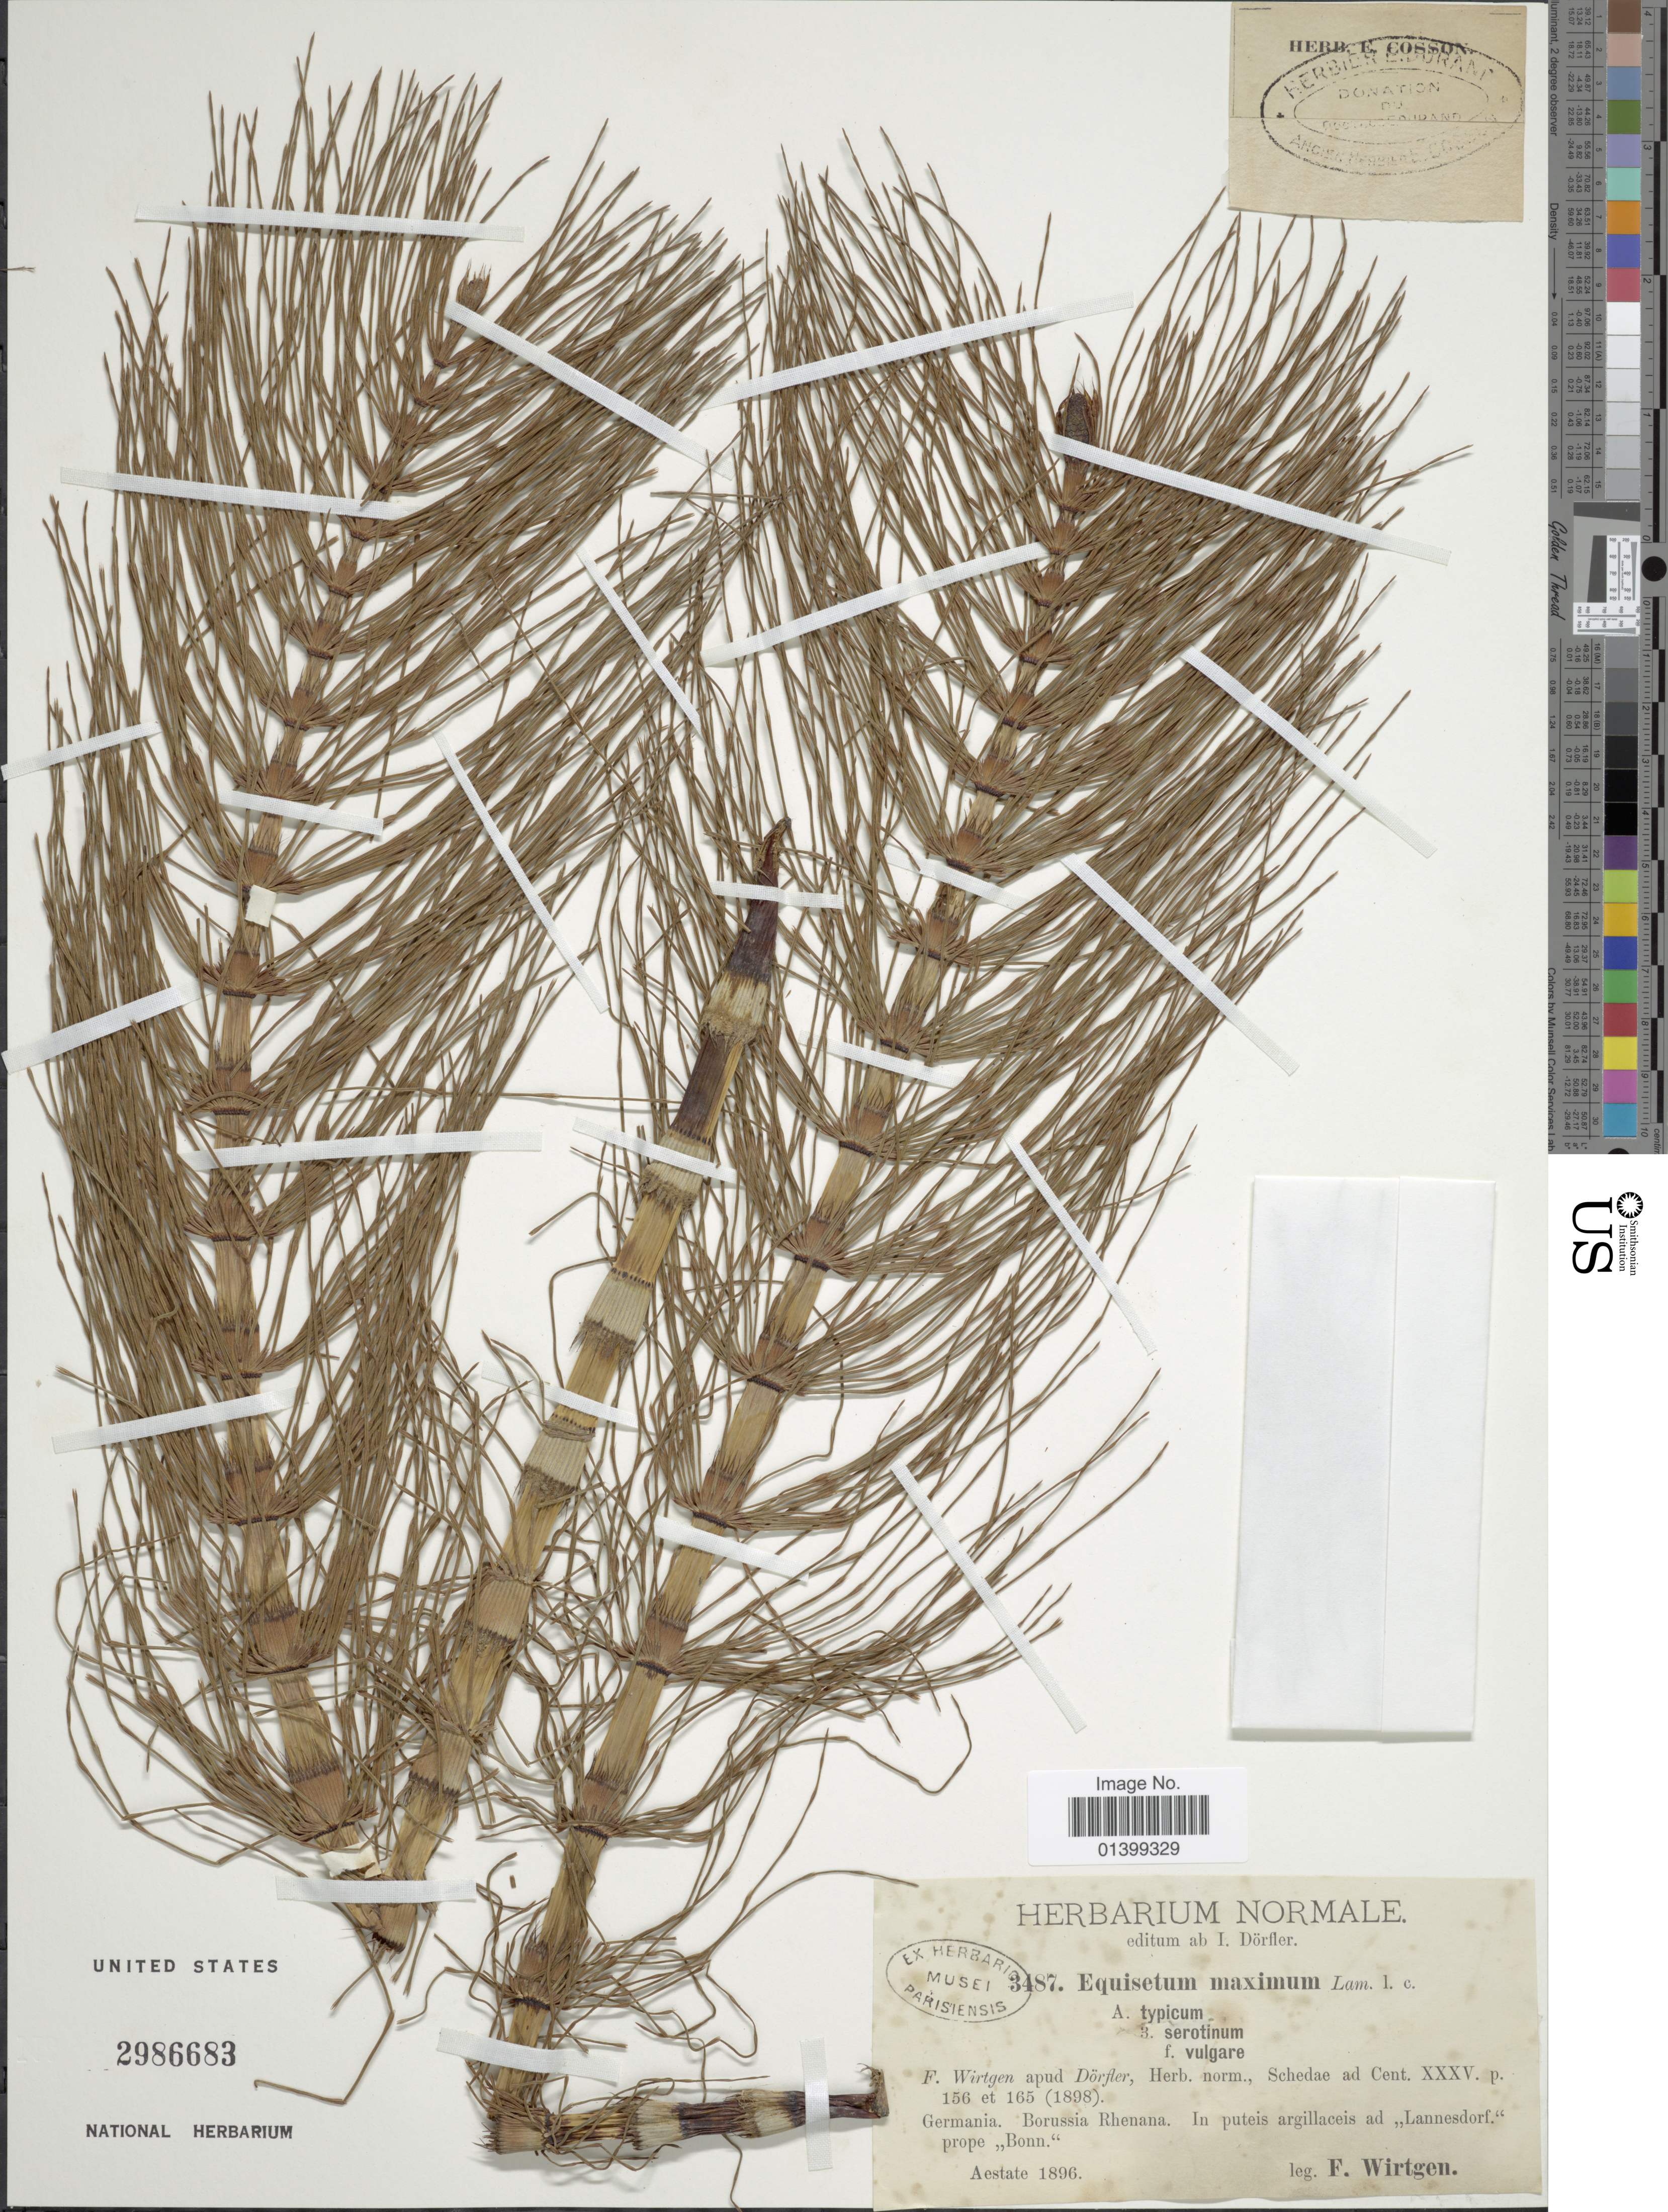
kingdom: Plantae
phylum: Tracheophyta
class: Polypodiopsida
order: Equisetales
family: Equisetaceae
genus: Equisetum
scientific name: Equisetum telmateia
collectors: F. Wirtgen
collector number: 3487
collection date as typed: Aestate 1896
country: Germany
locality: Germania. Borussia Rhenana. In puteis argillaceis ad ,,Lannesdorf", prope ,,Bonn"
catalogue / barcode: US 2986683